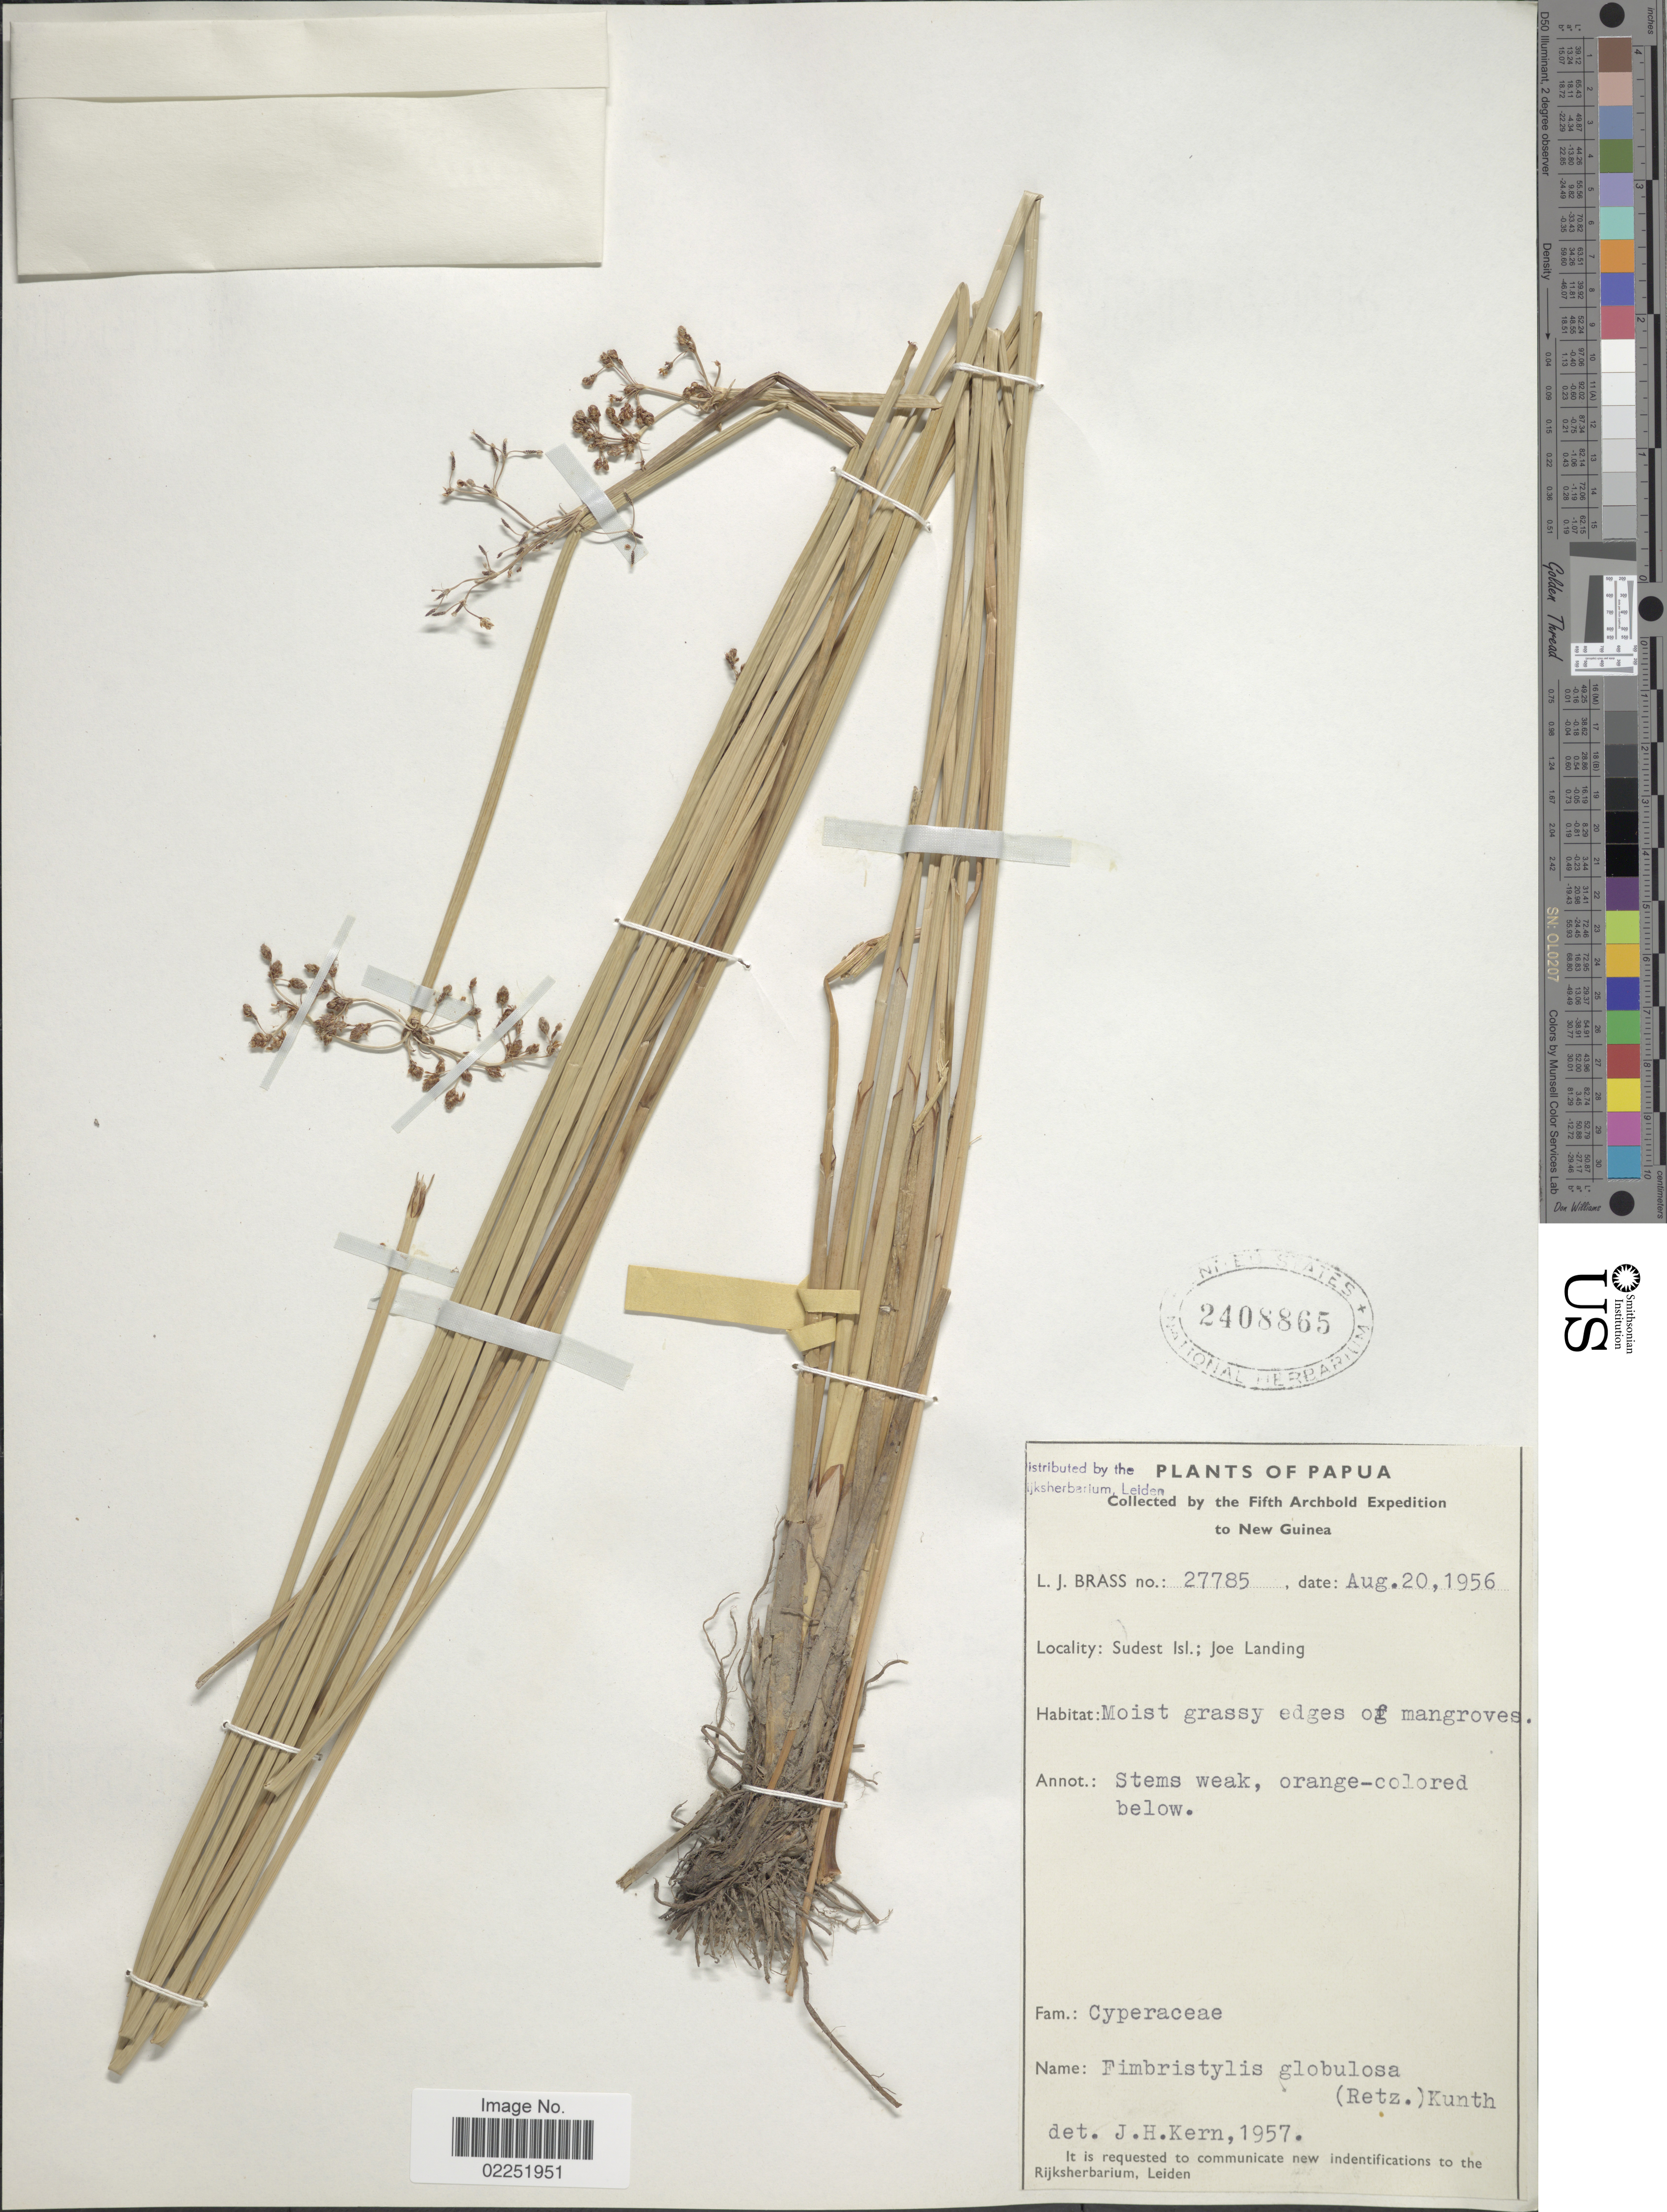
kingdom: Plantae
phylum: Tracheophyta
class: Liliopsida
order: Poales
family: Cyperaceae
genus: Fimbristylis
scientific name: Fimbristylis umbellaris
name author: (Lam.) Vahl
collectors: L. J. Brass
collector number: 27785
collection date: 1956-08-20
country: Papua New Guinea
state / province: Milne Bay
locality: Sudest Isl; Joe Landing, Moist grassy edges of mangroves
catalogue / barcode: US 2408865